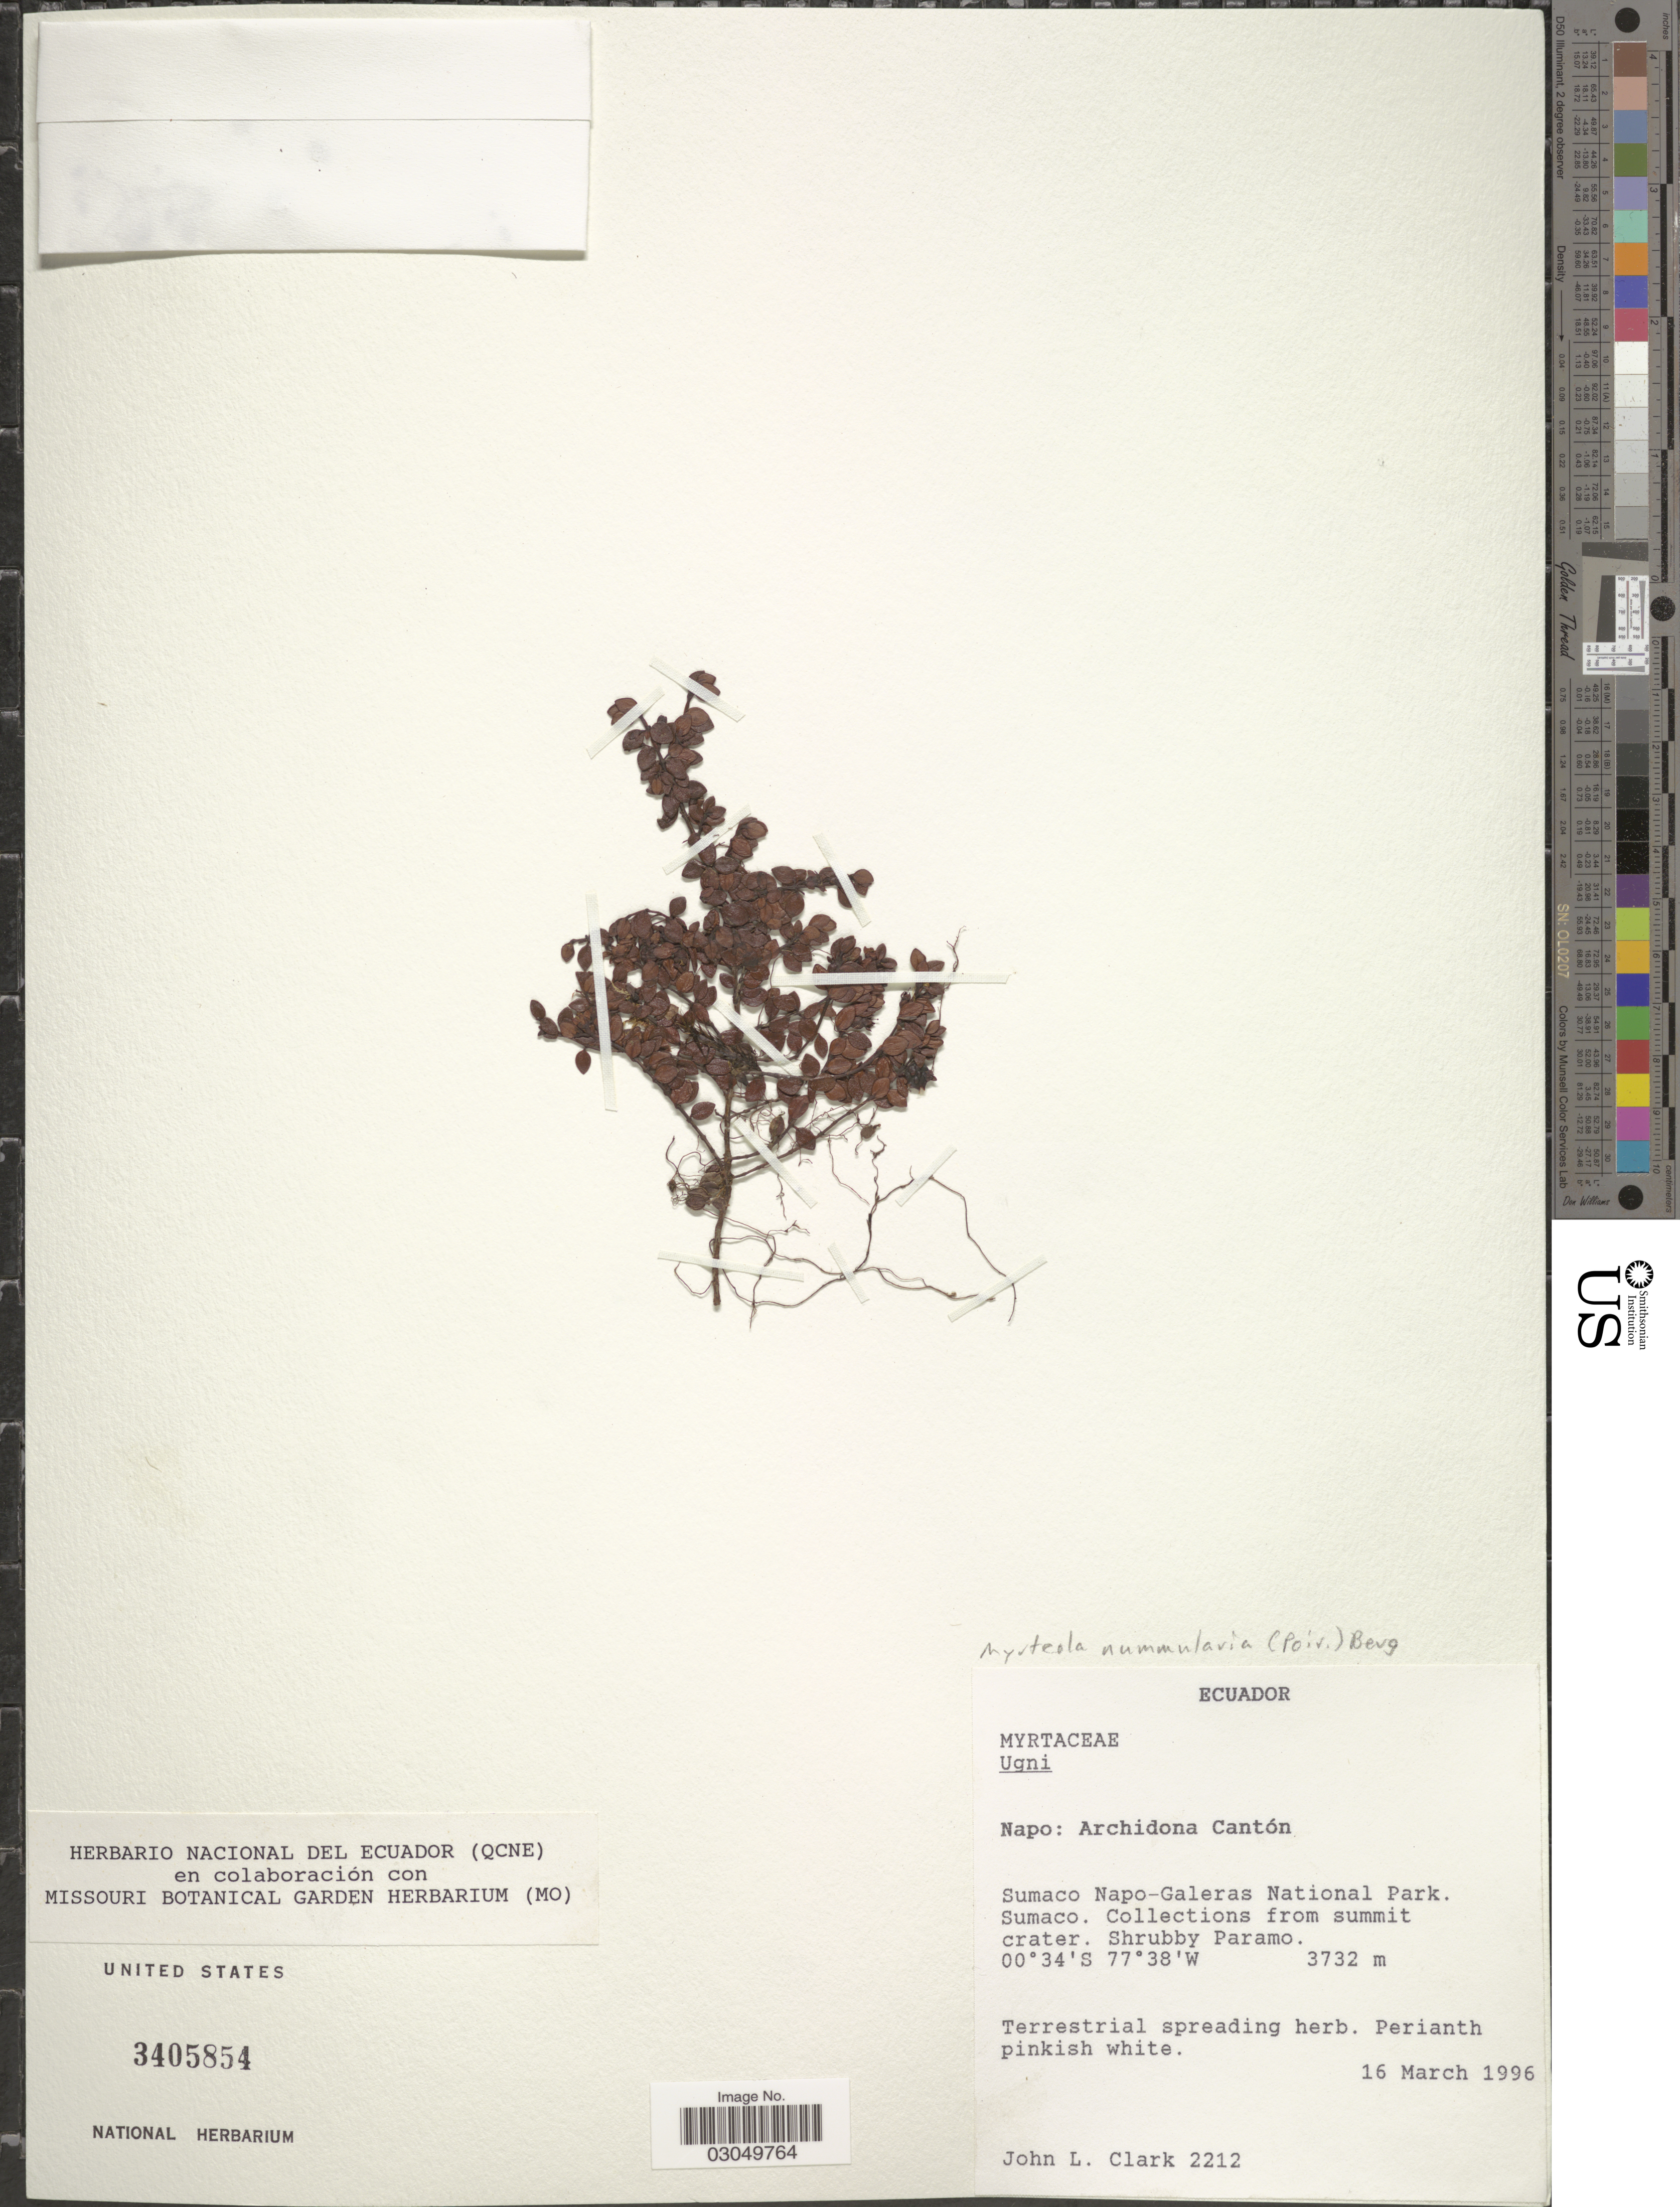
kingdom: Plantae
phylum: Tracheophyta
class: Magnoliopsida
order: Myrtales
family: Myrtaceae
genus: Myrteola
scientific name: Myrteola nummularia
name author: (Lam.) O. Berg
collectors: J. L. Clark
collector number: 2212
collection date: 1996-03-16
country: Ecuador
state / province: Napo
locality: Archidona Cantón. Sumaco Napo-Galeras National Park. Sumaco. Summit of crater.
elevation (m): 3732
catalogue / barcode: US 3405854